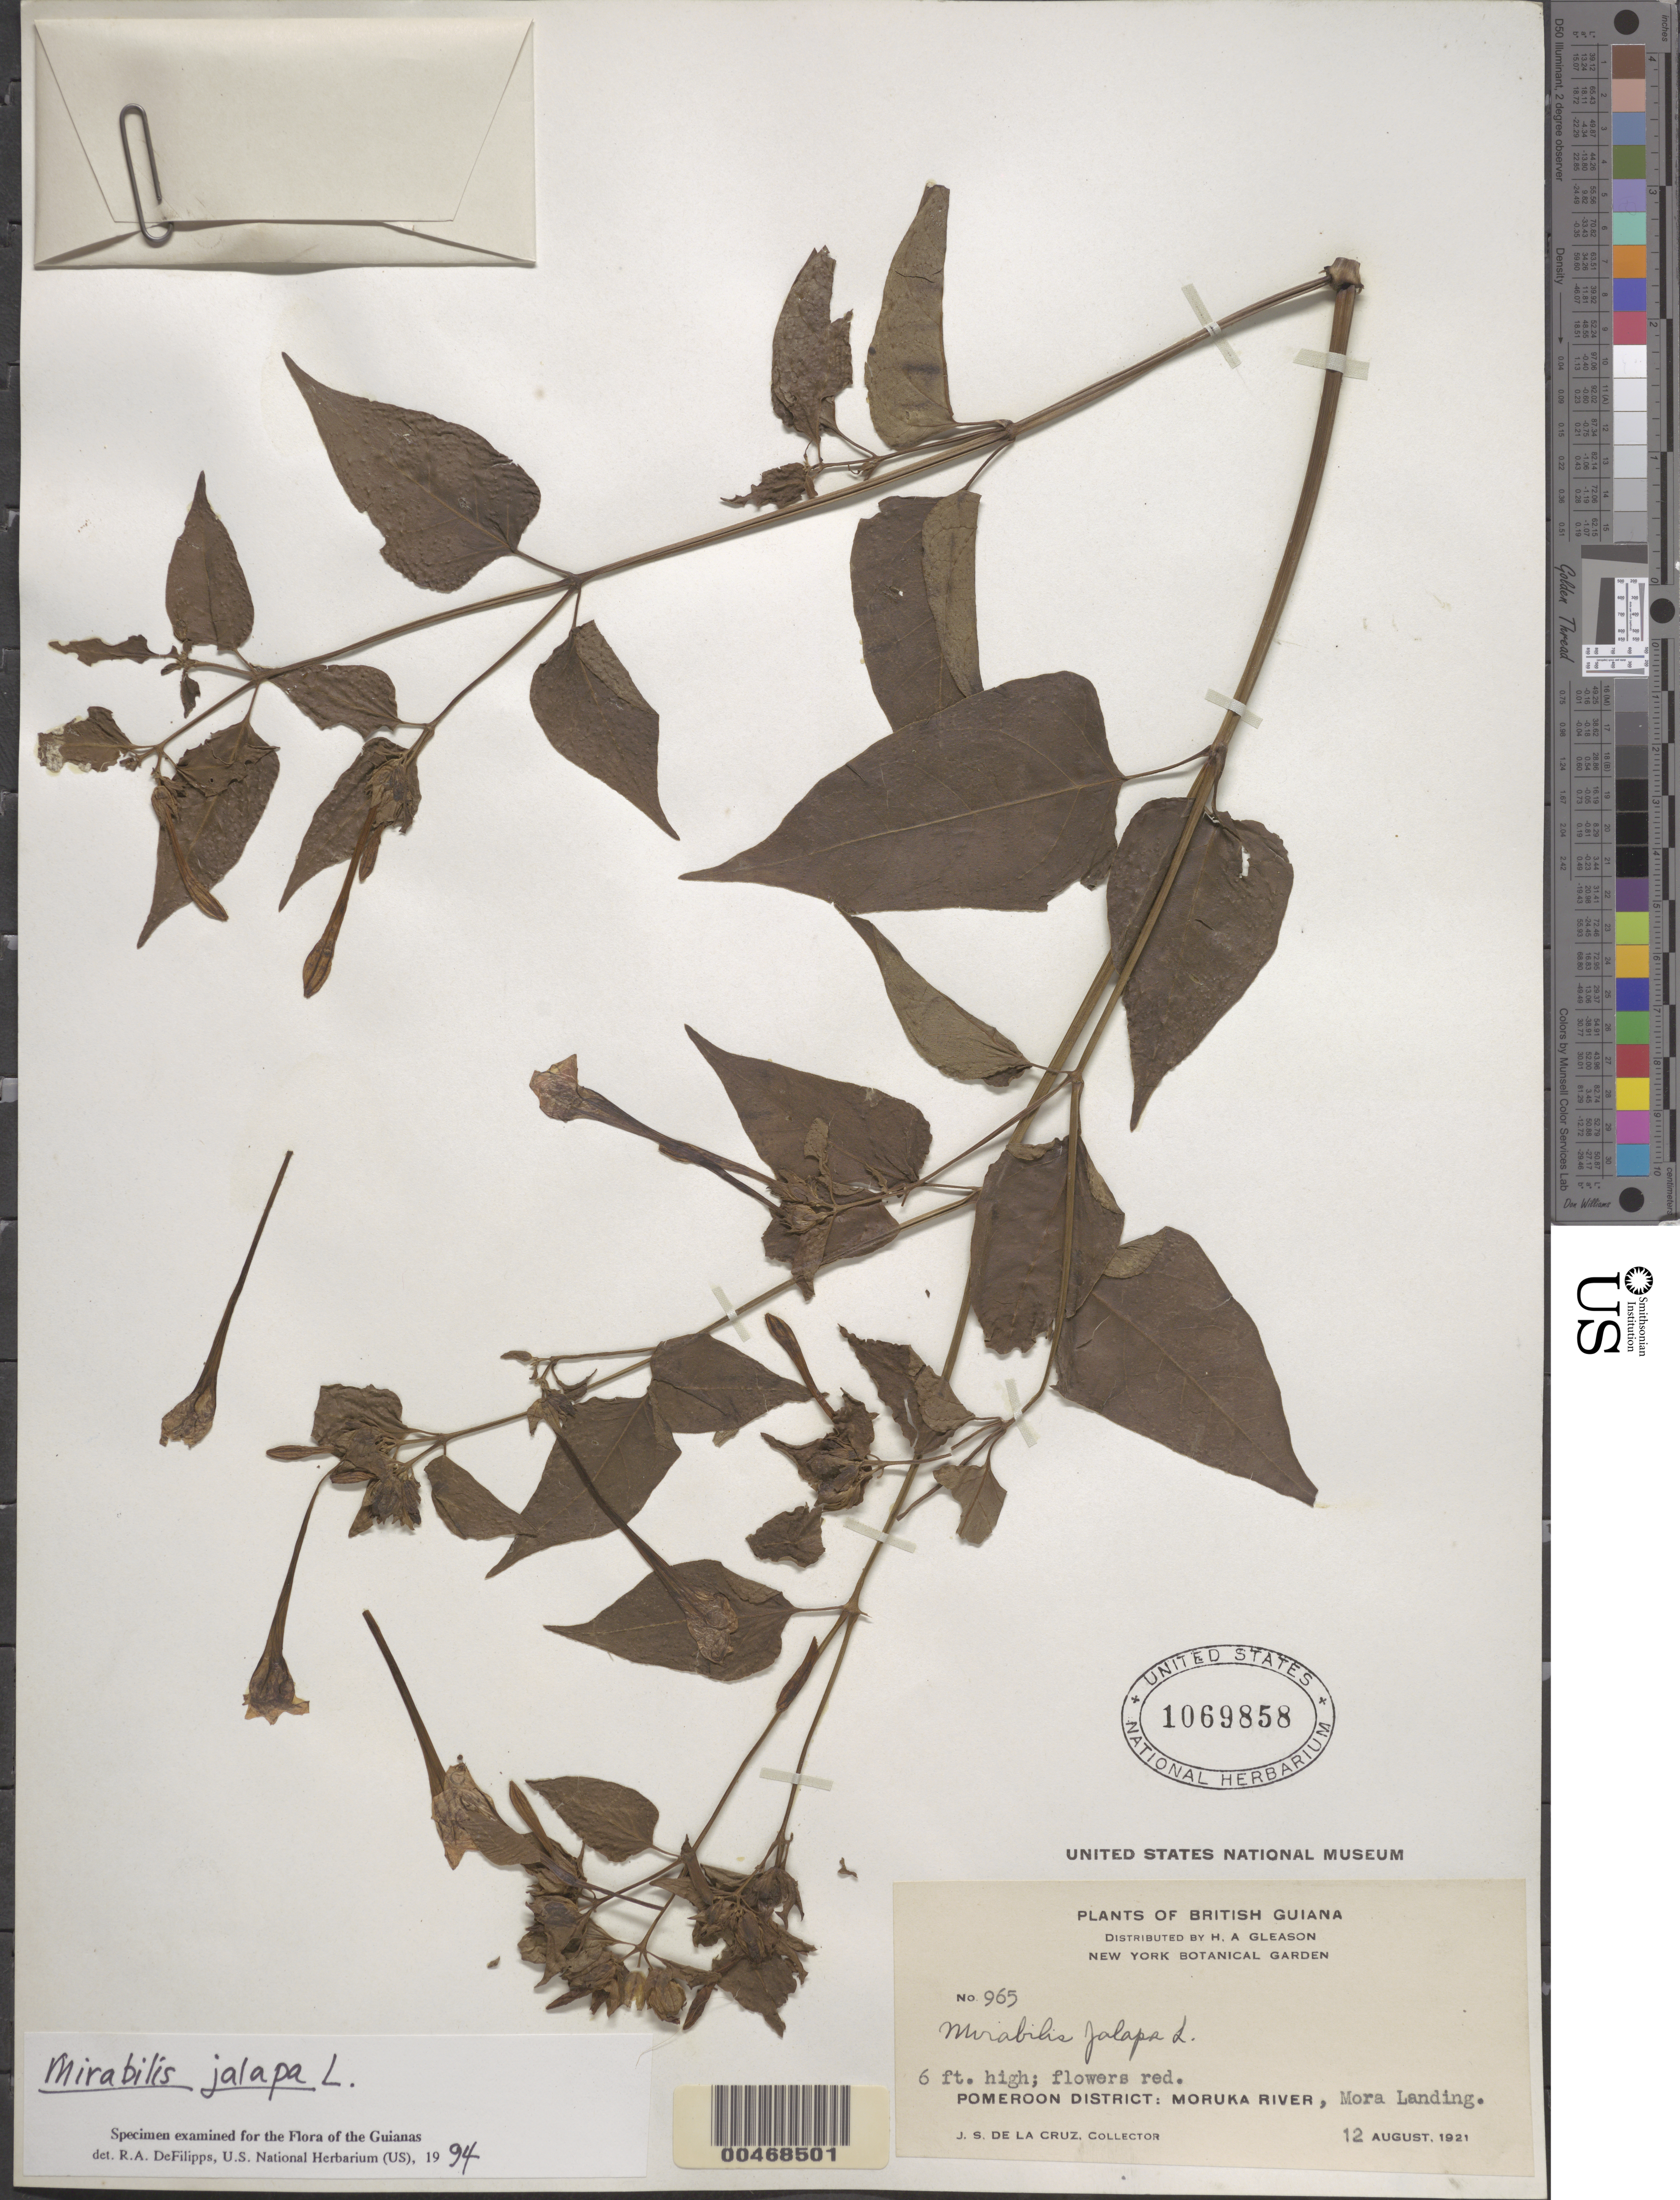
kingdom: Plantae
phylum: Tracheophyta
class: Magnoliopsida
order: Caryophyllales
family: Nyctaginaceae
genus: Mirabilis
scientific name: Mirabilis jalapa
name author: L.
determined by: Cruz, J. S. de la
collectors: J. S. de la Cruz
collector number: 965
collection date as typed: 12 Aug 1921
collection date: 1921-08-12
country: Guyana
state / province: Pomeroon-Supenaam (?)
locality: Moruka River, Mora Landing. [In former Pomeroon Region.]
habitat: Along river bank.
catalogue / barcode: US 1069858